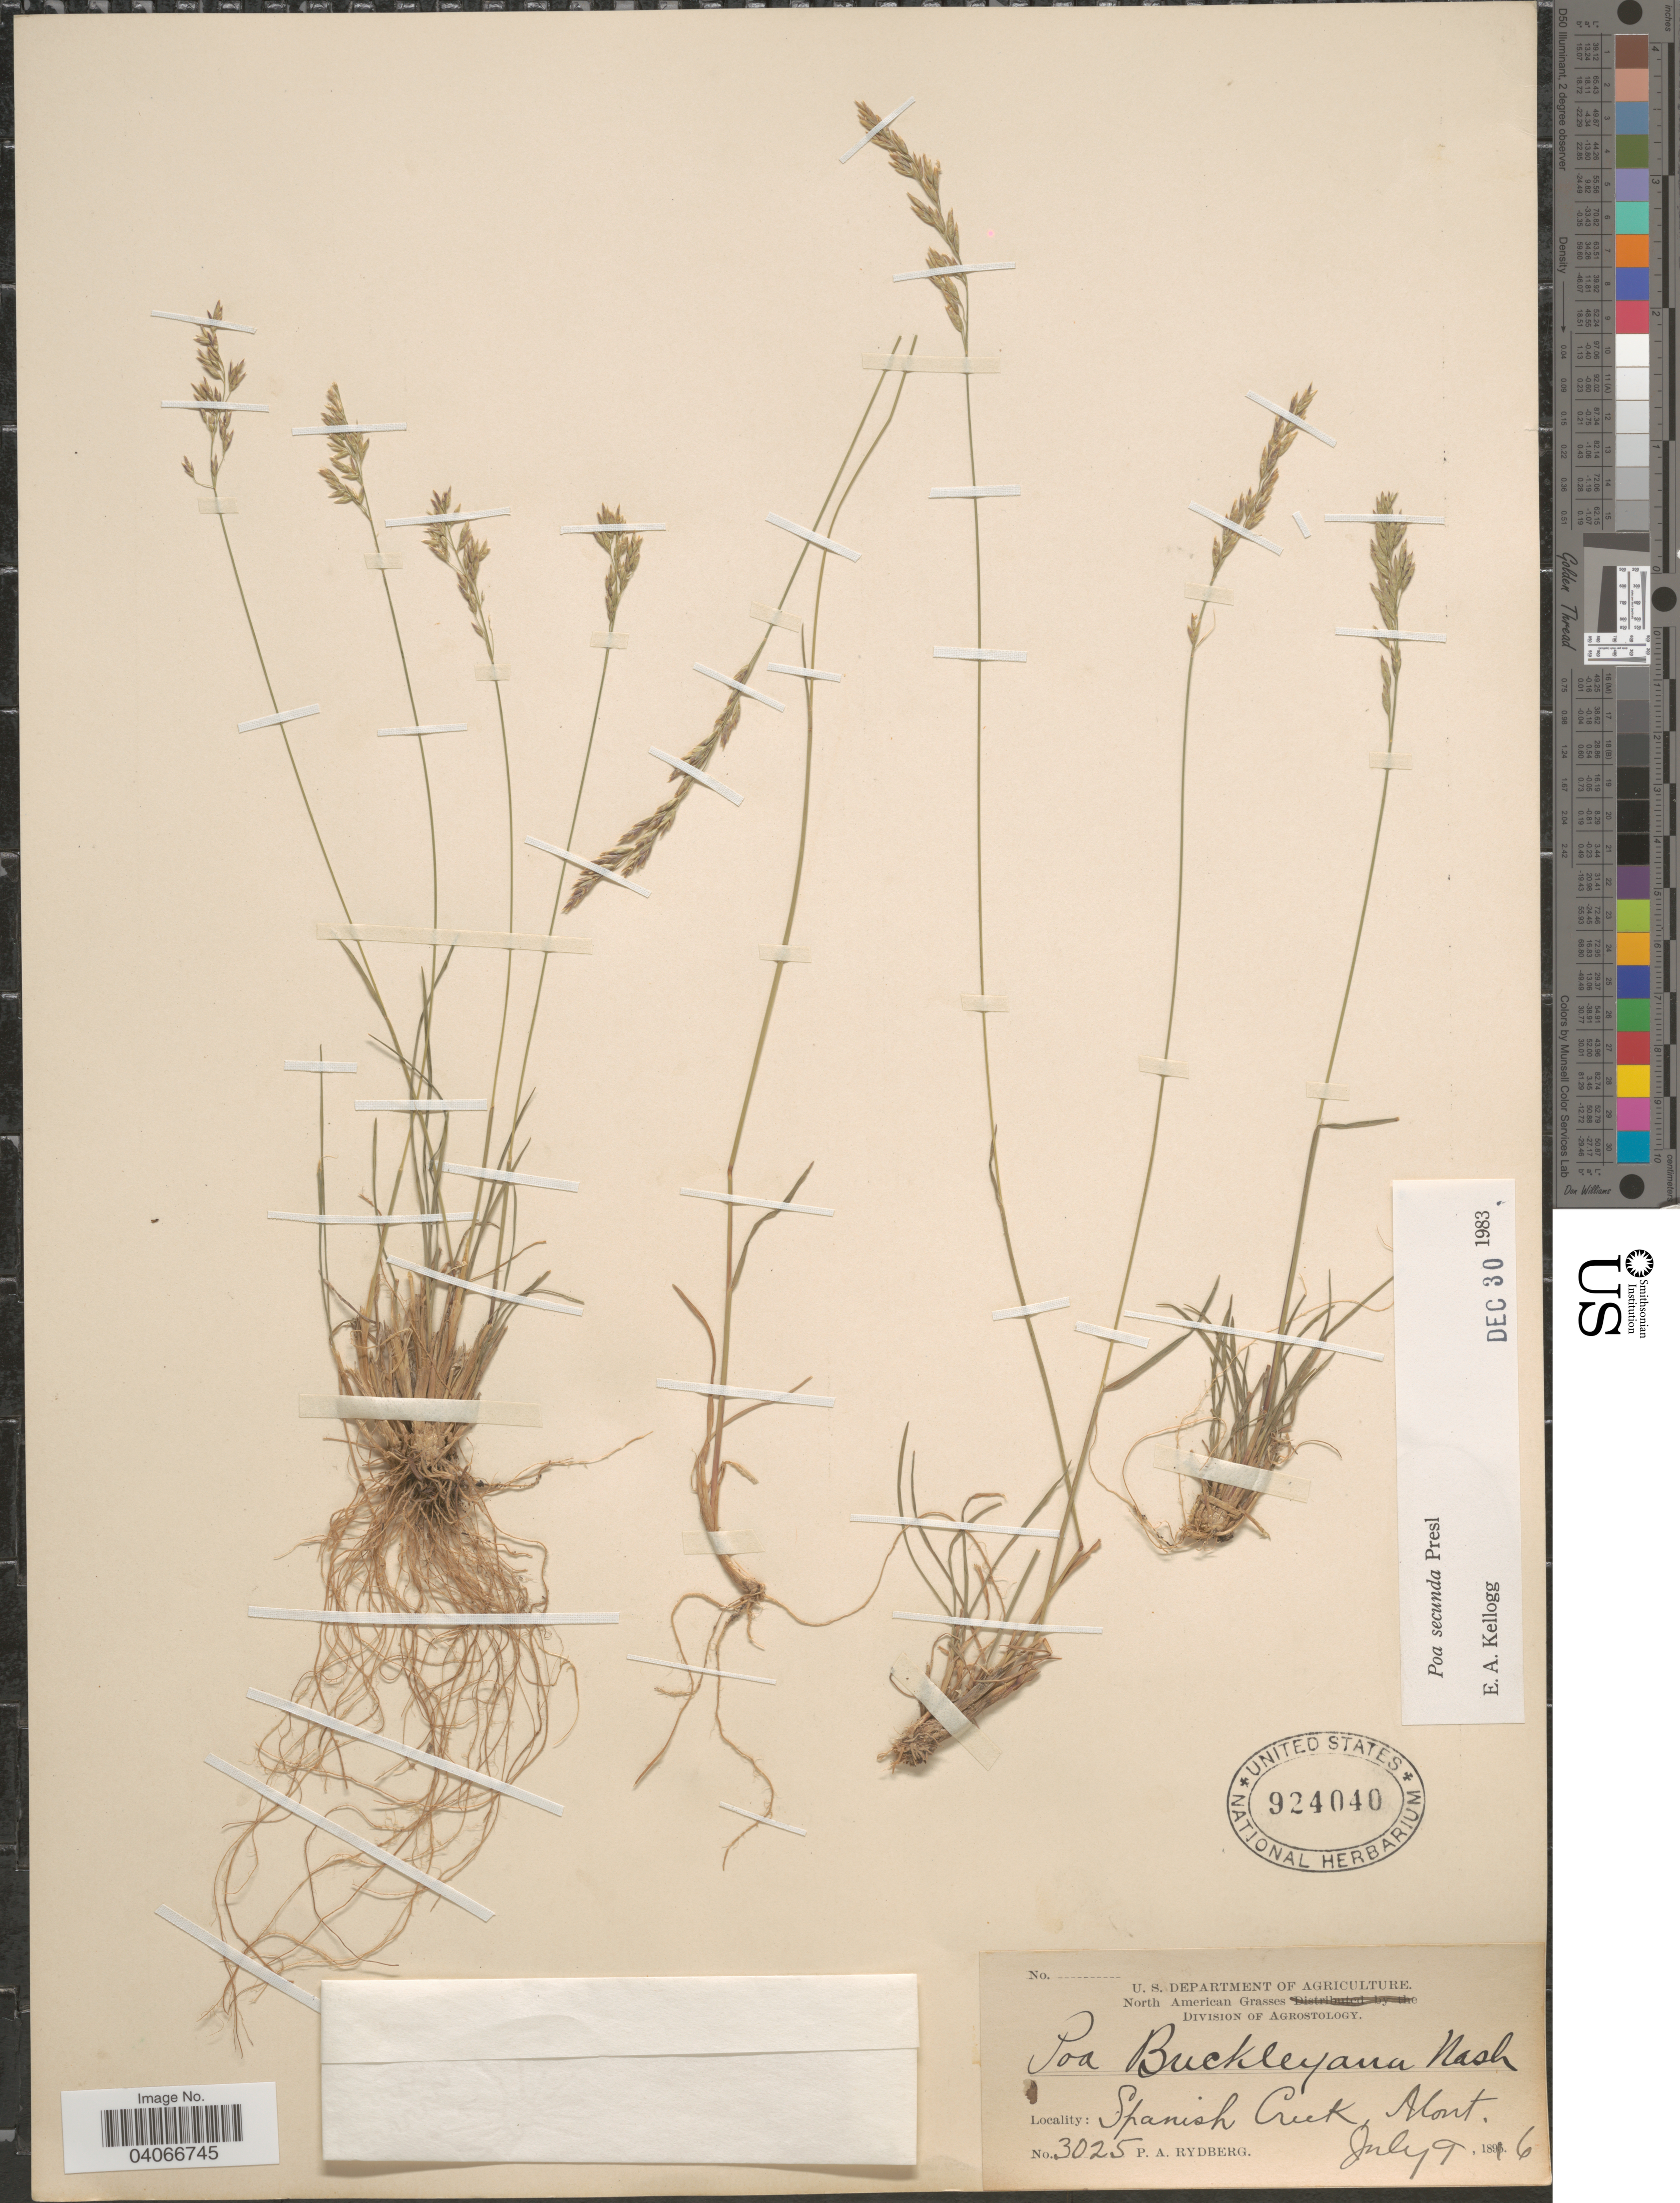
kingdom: Plantae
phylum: Tracheophyta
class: Liliopsida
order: Poales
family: Poaceae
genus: Poa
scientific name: Poa secunda subsp. secunda var. scabrella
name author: (Thurb.) Soreng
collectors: P. A. Rydberg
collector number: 3025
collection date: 1896-07-09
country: United States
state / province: Montana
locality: Spanish Creek.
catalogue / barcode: US 924040